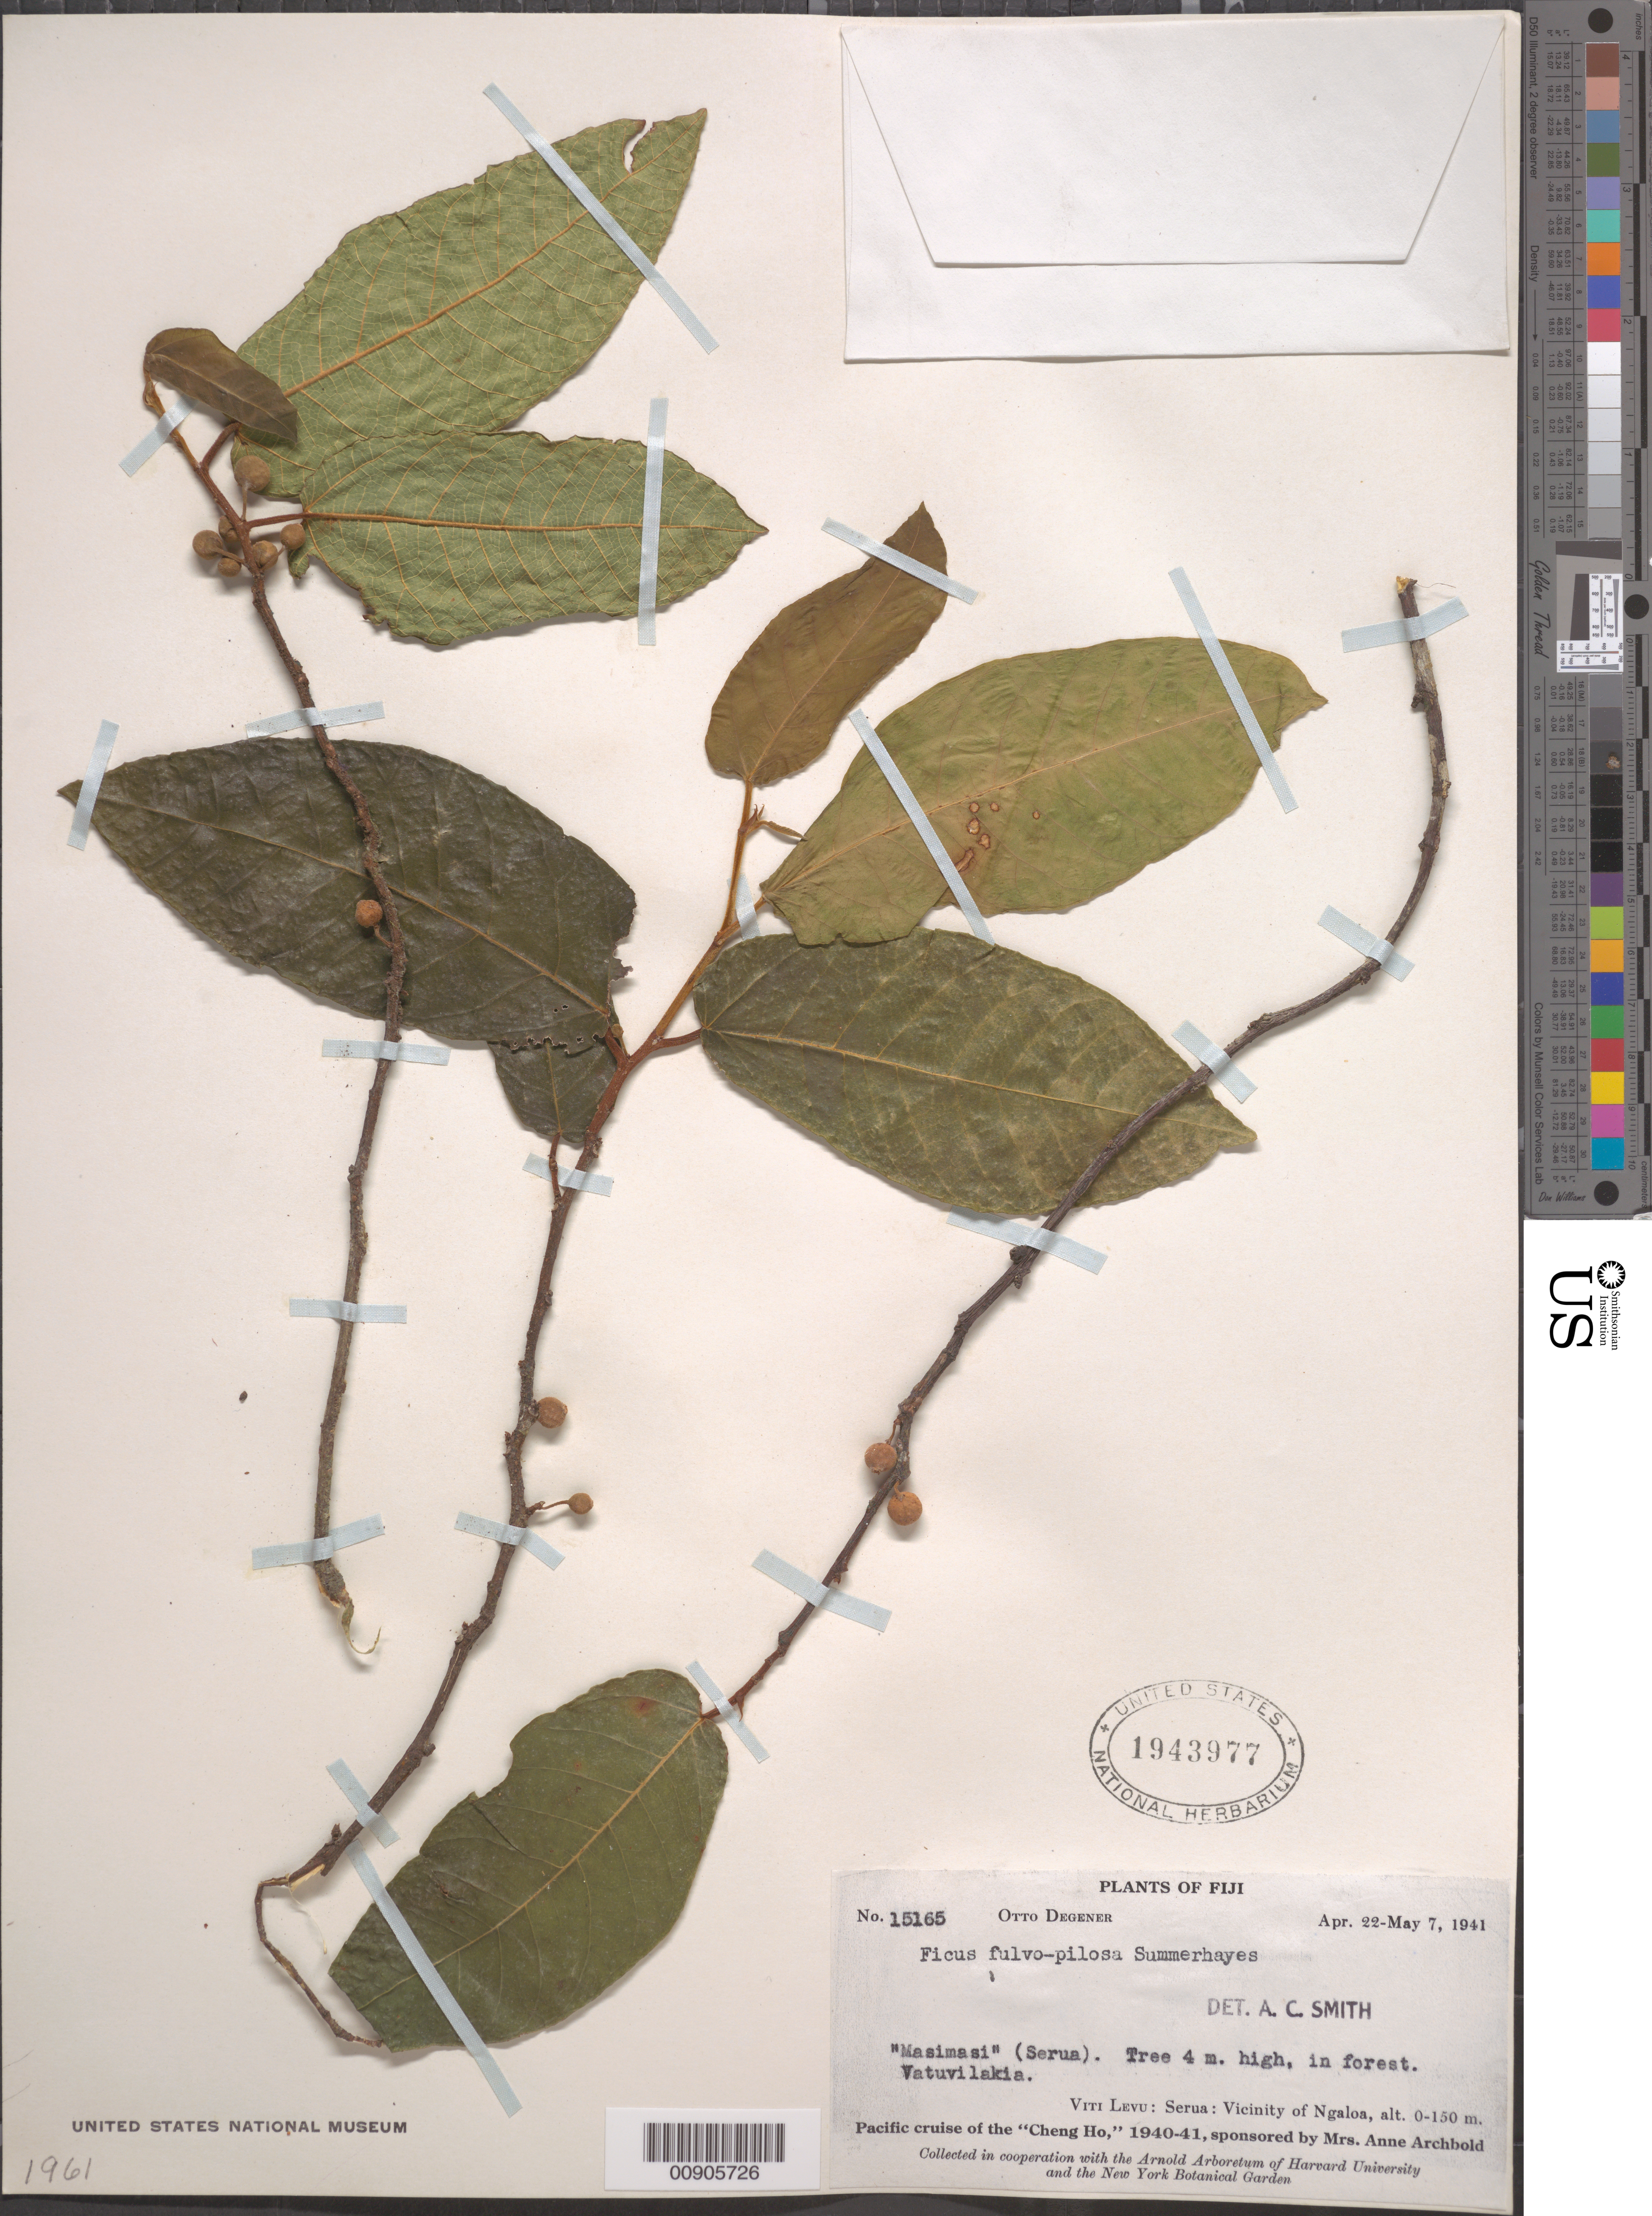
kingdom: Plantae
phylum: Tracheophyta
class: Magnoliopsida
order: Rosales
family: Moraceae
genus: Ficus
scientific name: Ficus fulvopilosa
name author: Summerh.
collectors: O. Degener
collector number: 15165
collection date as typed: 22 Apr 1941 to 07 May 1941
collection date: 1941-04-22/1941-05-07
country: Fiji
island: Vanua Levu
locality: Serua: Vicinity of Ngaloa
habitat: in forest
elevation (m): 0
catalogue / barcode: US 1943977